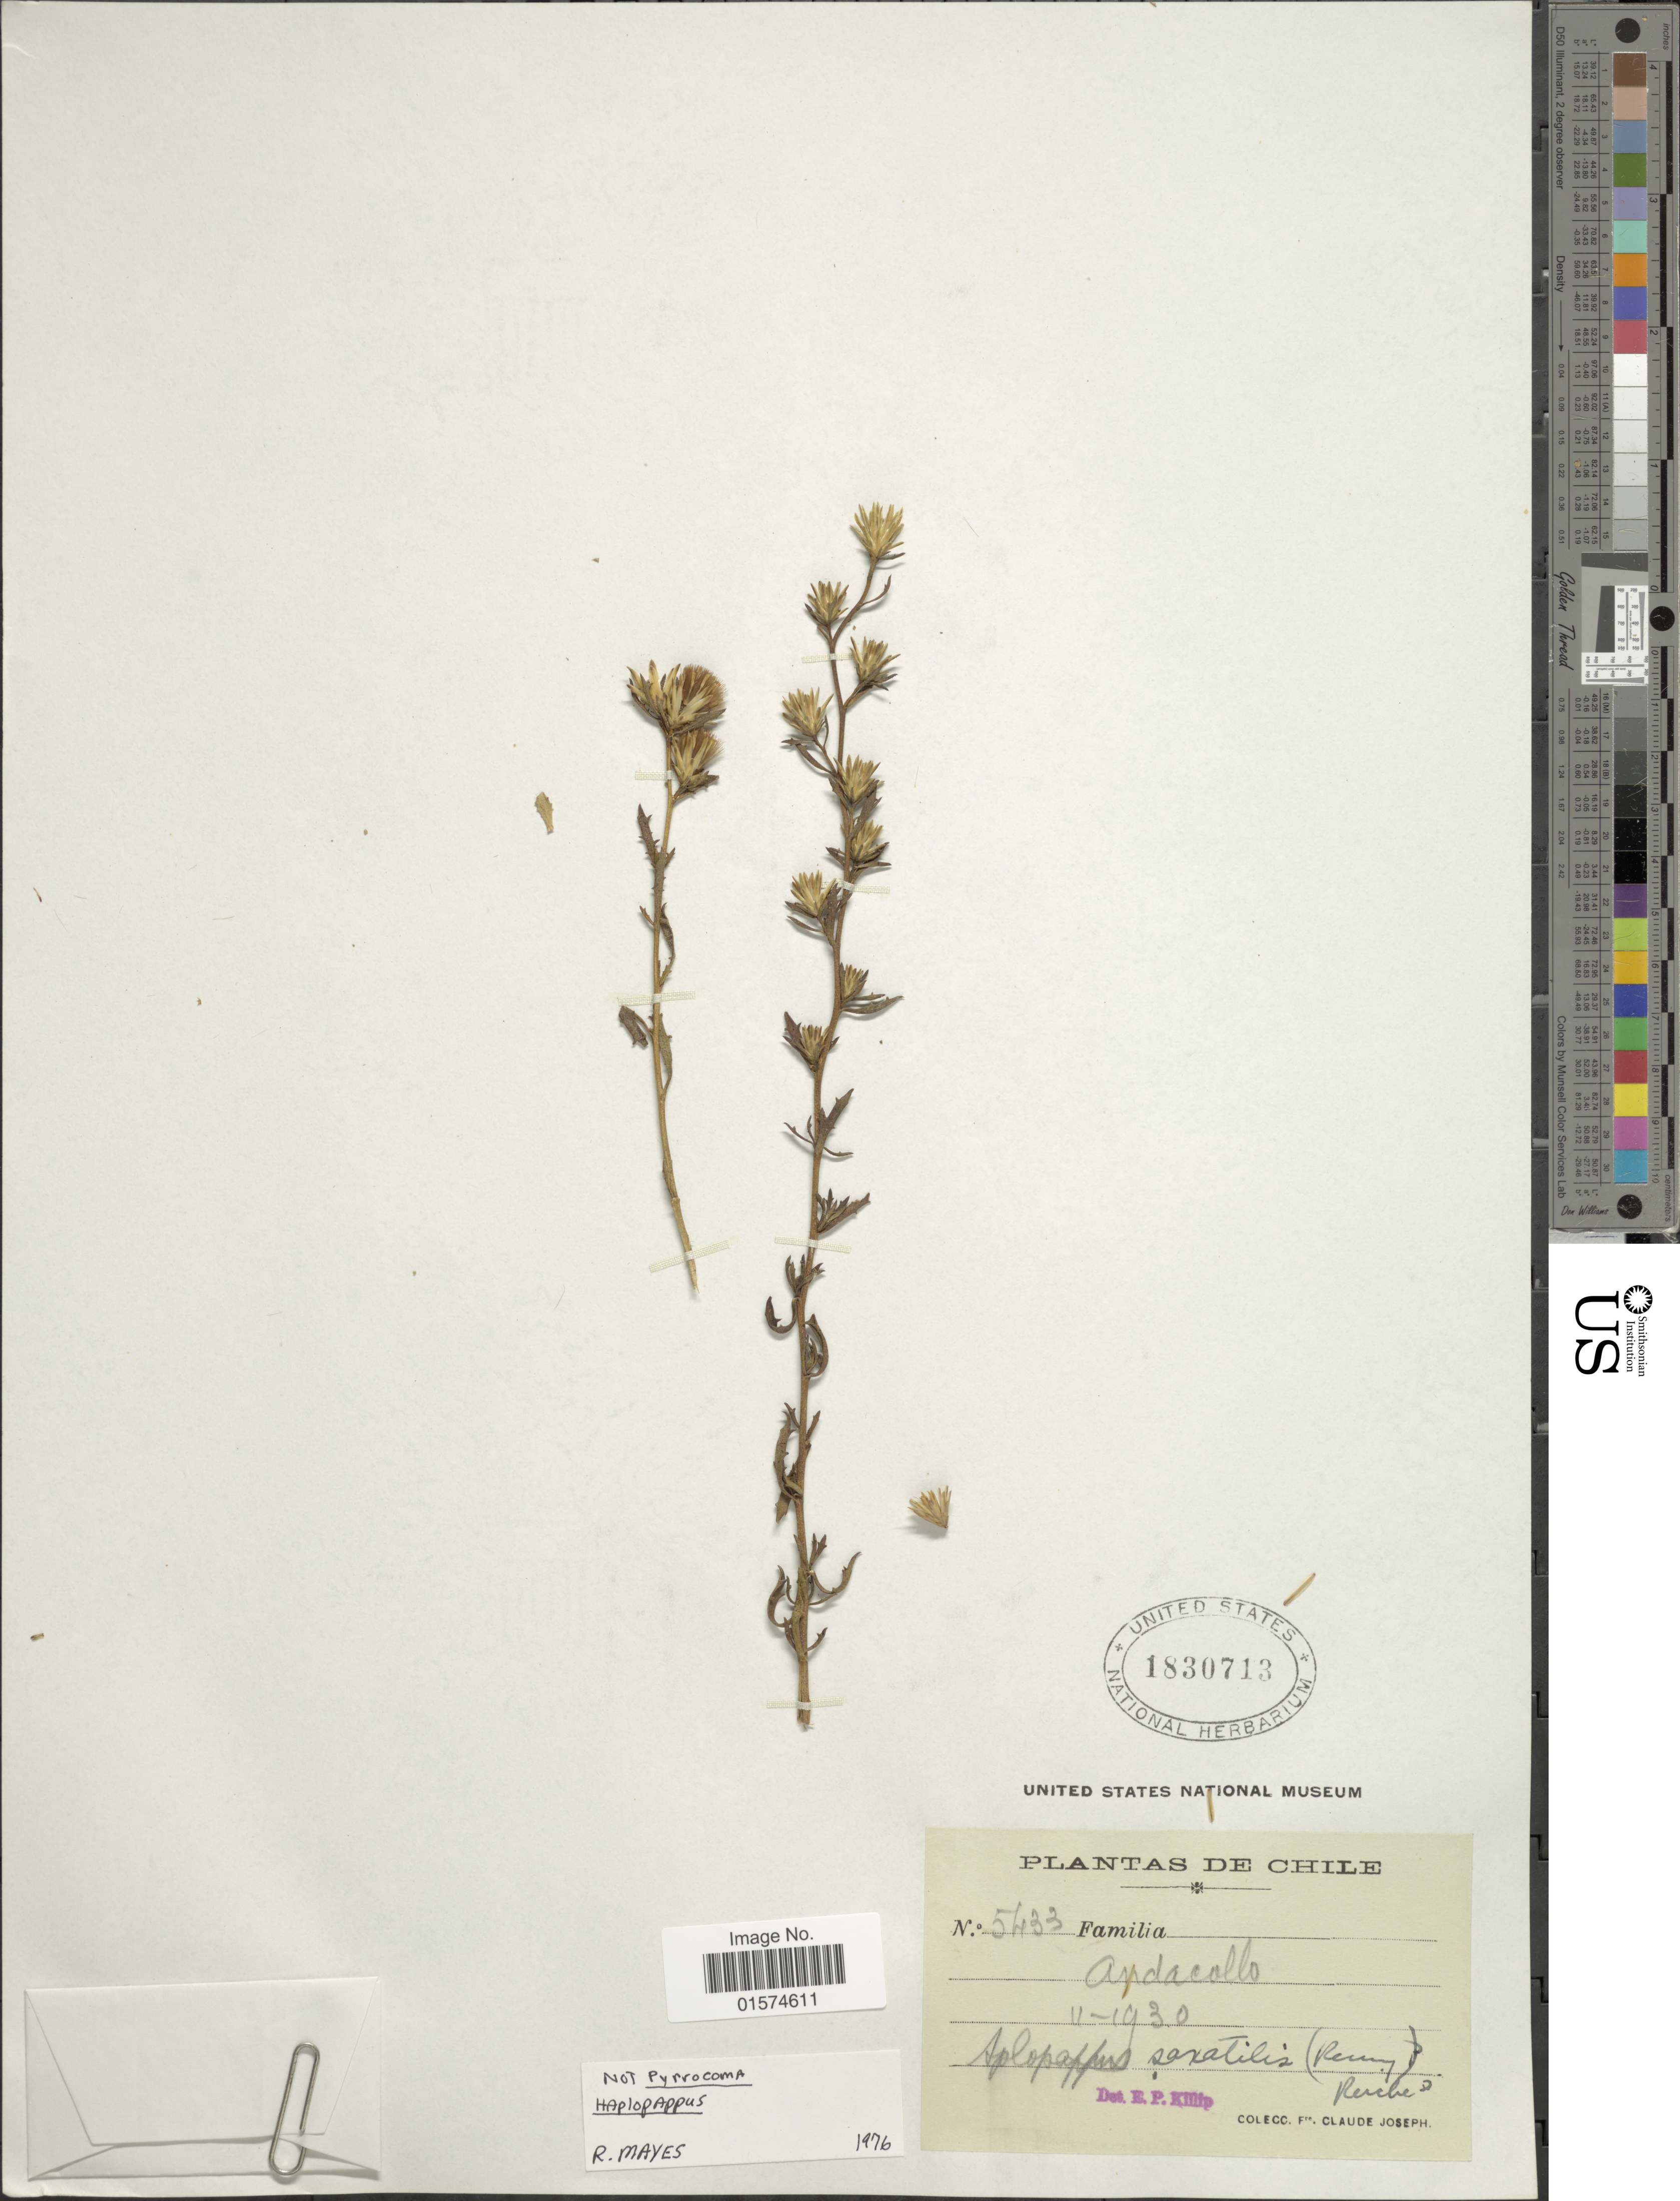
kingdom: Plantae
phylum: Tracheophyta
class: Magnoliopsida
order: Asterales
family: Asteraceae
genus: Haplopappus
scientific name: Haplopappus saxitilis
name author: (J. Rémy) Reiche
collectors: Frere Claude Joseph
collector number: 5433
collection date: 1930-11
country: Chile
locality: Andacollo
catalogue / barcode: US 1830713